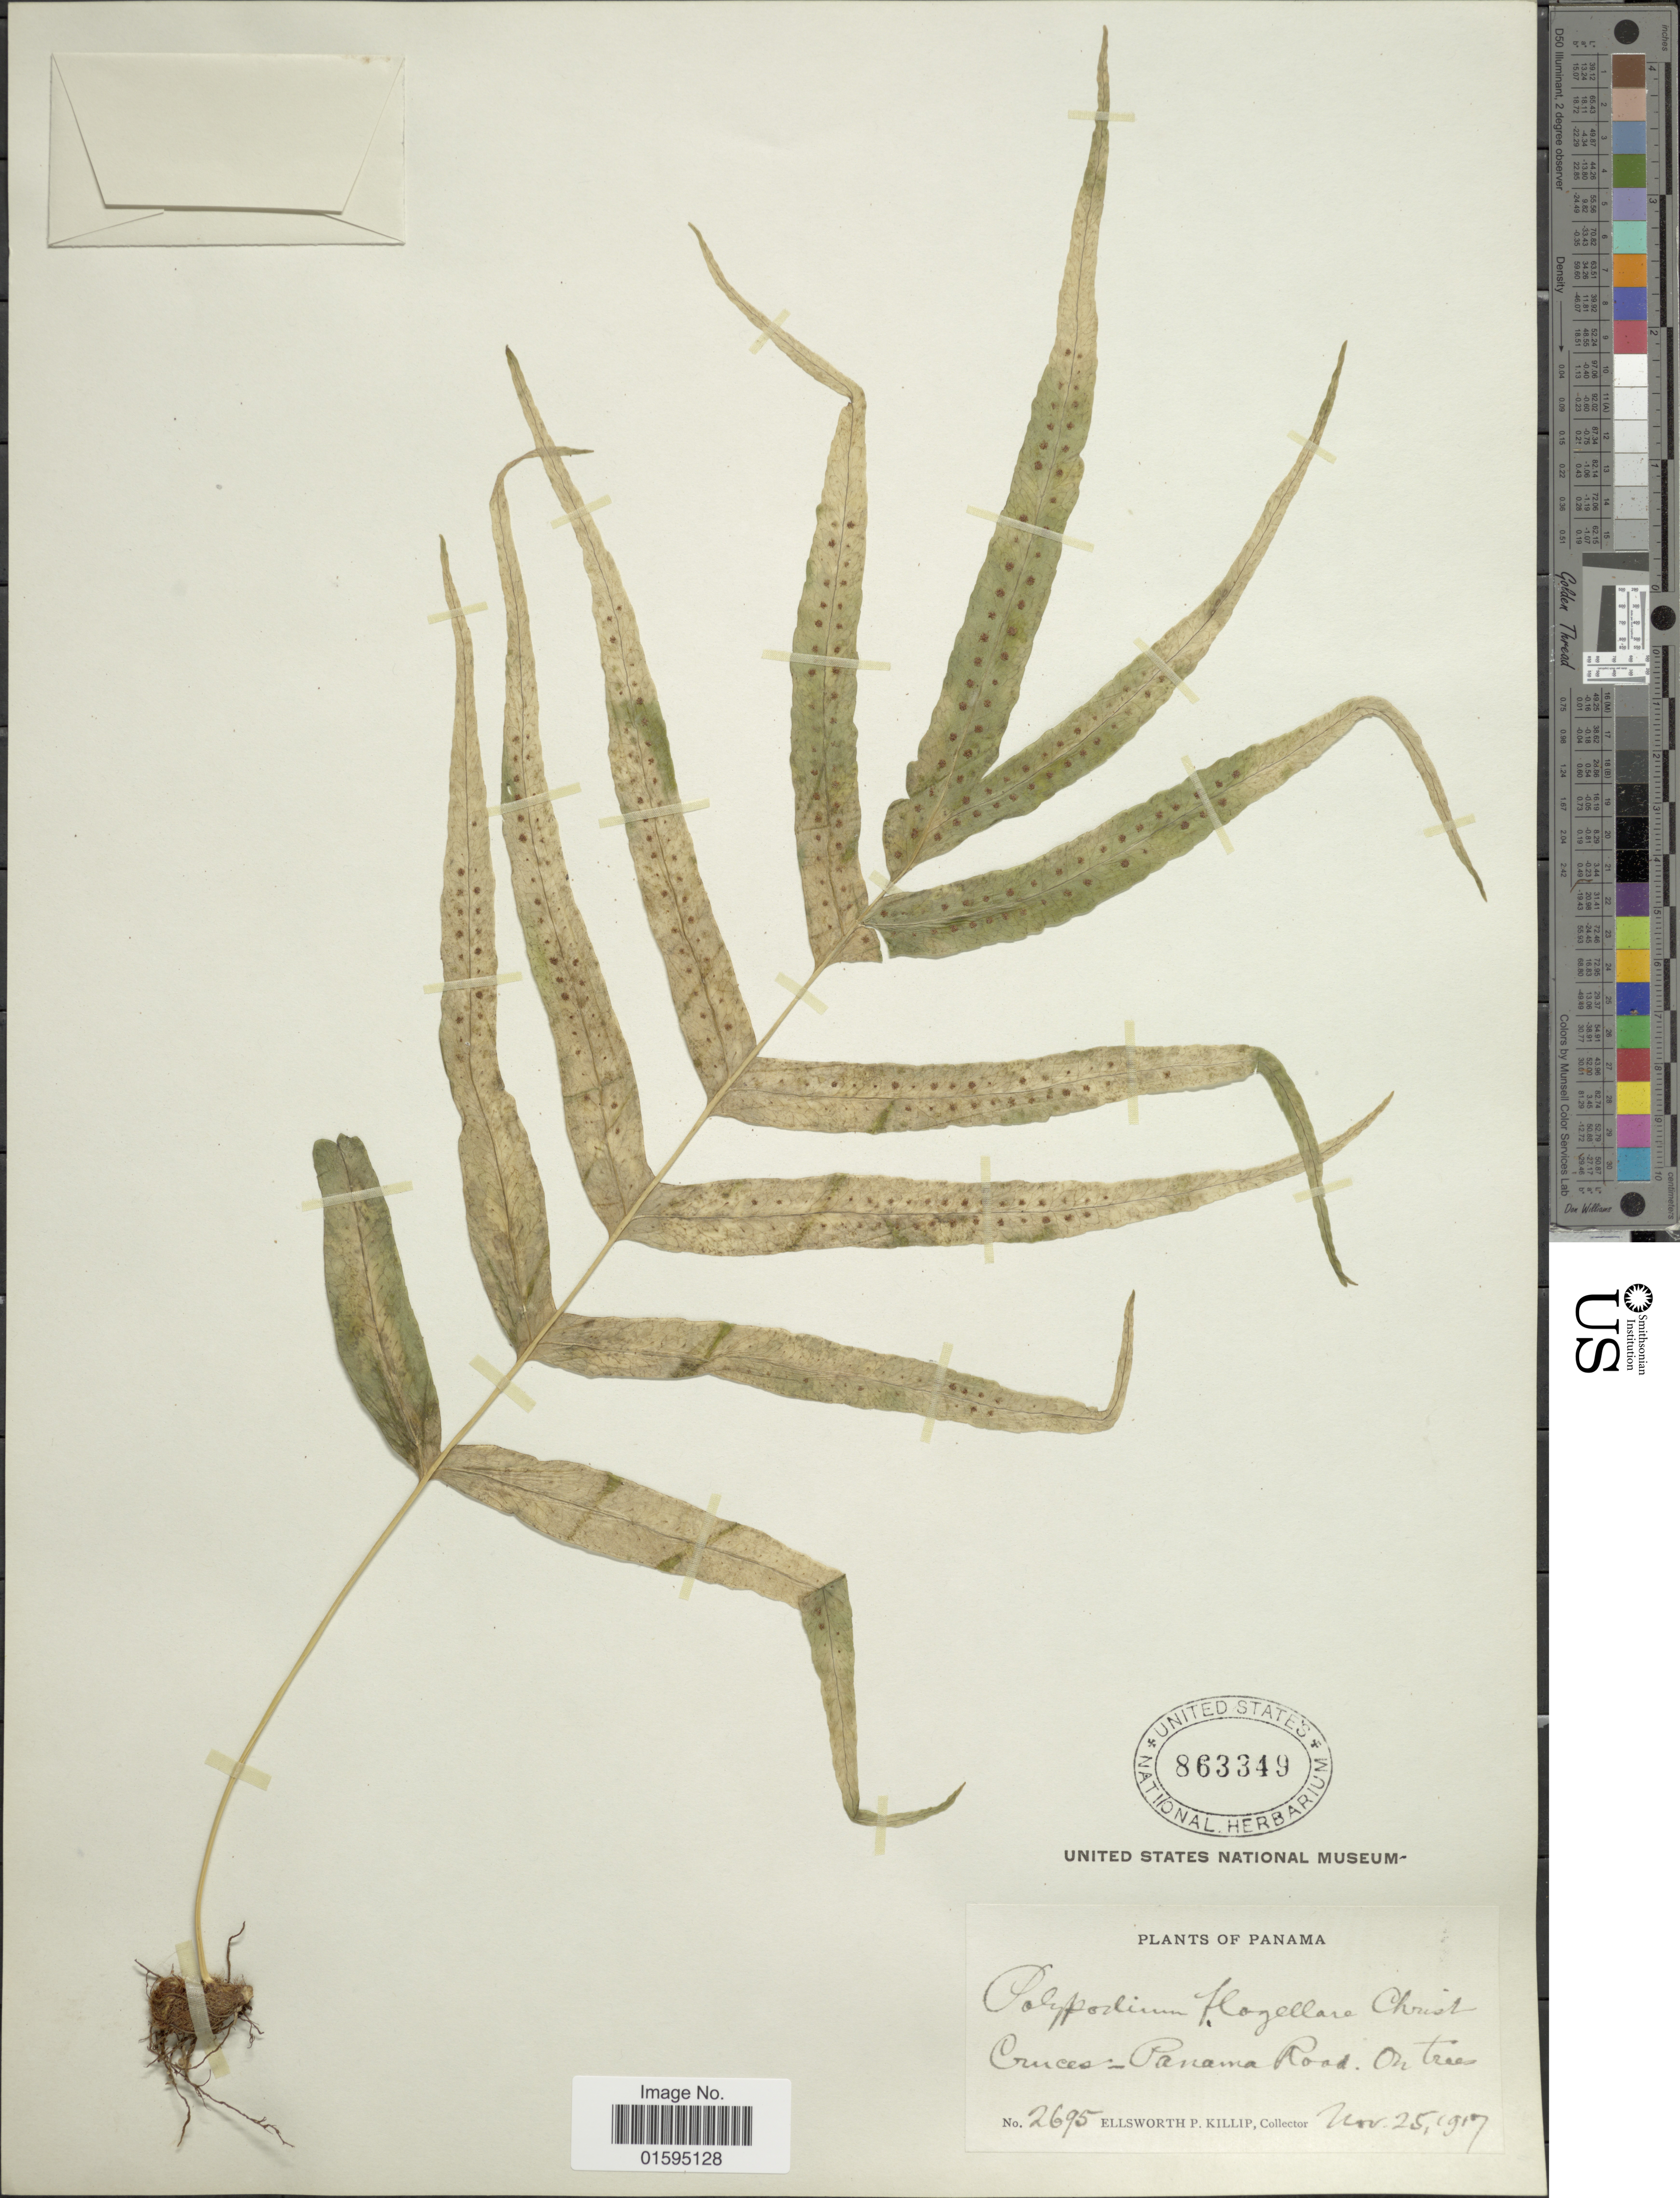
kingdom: Plantae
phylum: Tracheophyta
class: Polypodiopsida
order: Polypodiales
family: Polypodiaceae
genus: Polypodium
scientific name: Polypodium flagellare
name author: Christ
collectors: E. P. Killip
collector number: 2695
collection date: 1917-11-25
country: Panama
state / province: Panamá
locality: Cruces - Panama Road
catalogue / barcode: US 863349